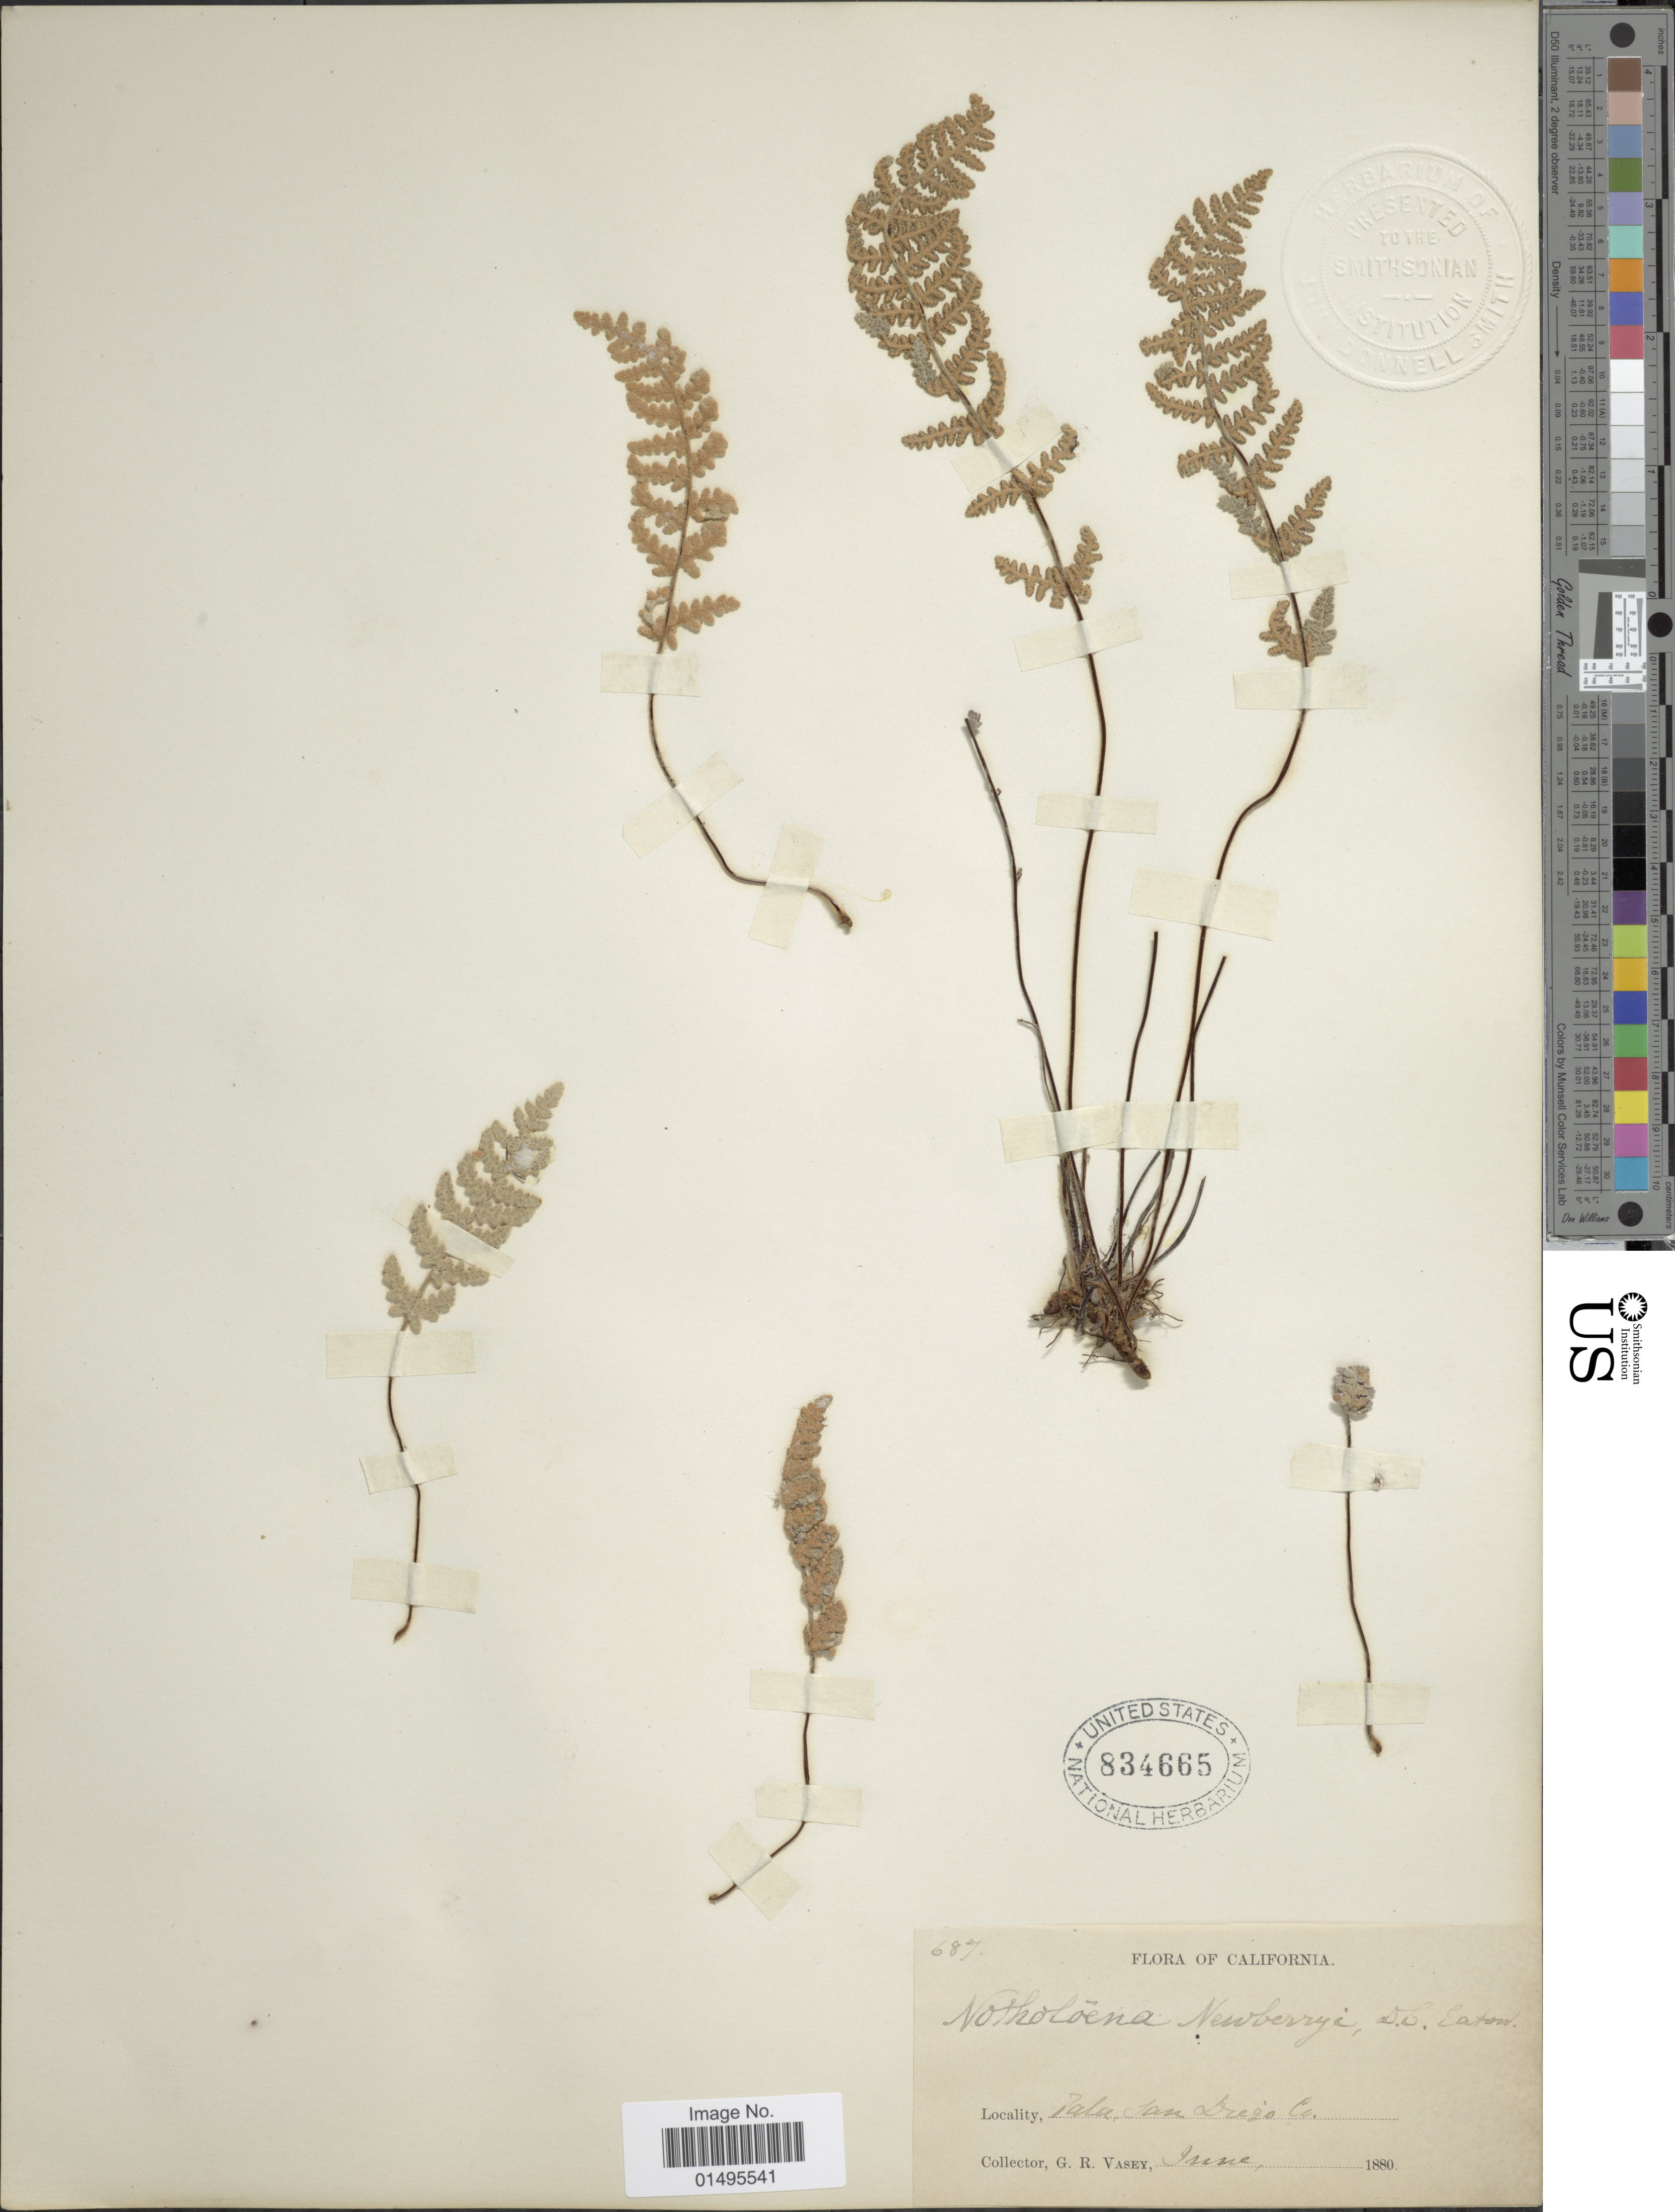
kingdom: Plantae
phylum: Tracheophyta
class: Polypodiopsida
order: Polypodiales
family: Pteridaceae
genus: Notholaena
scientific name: Notholaena newberryi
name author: D.C. Eaton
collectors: G. R. Vasey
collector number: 687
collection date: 1880-06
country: United States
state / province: California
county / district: San Diego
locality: Jala, San Diego Co.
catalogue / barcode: US 834665